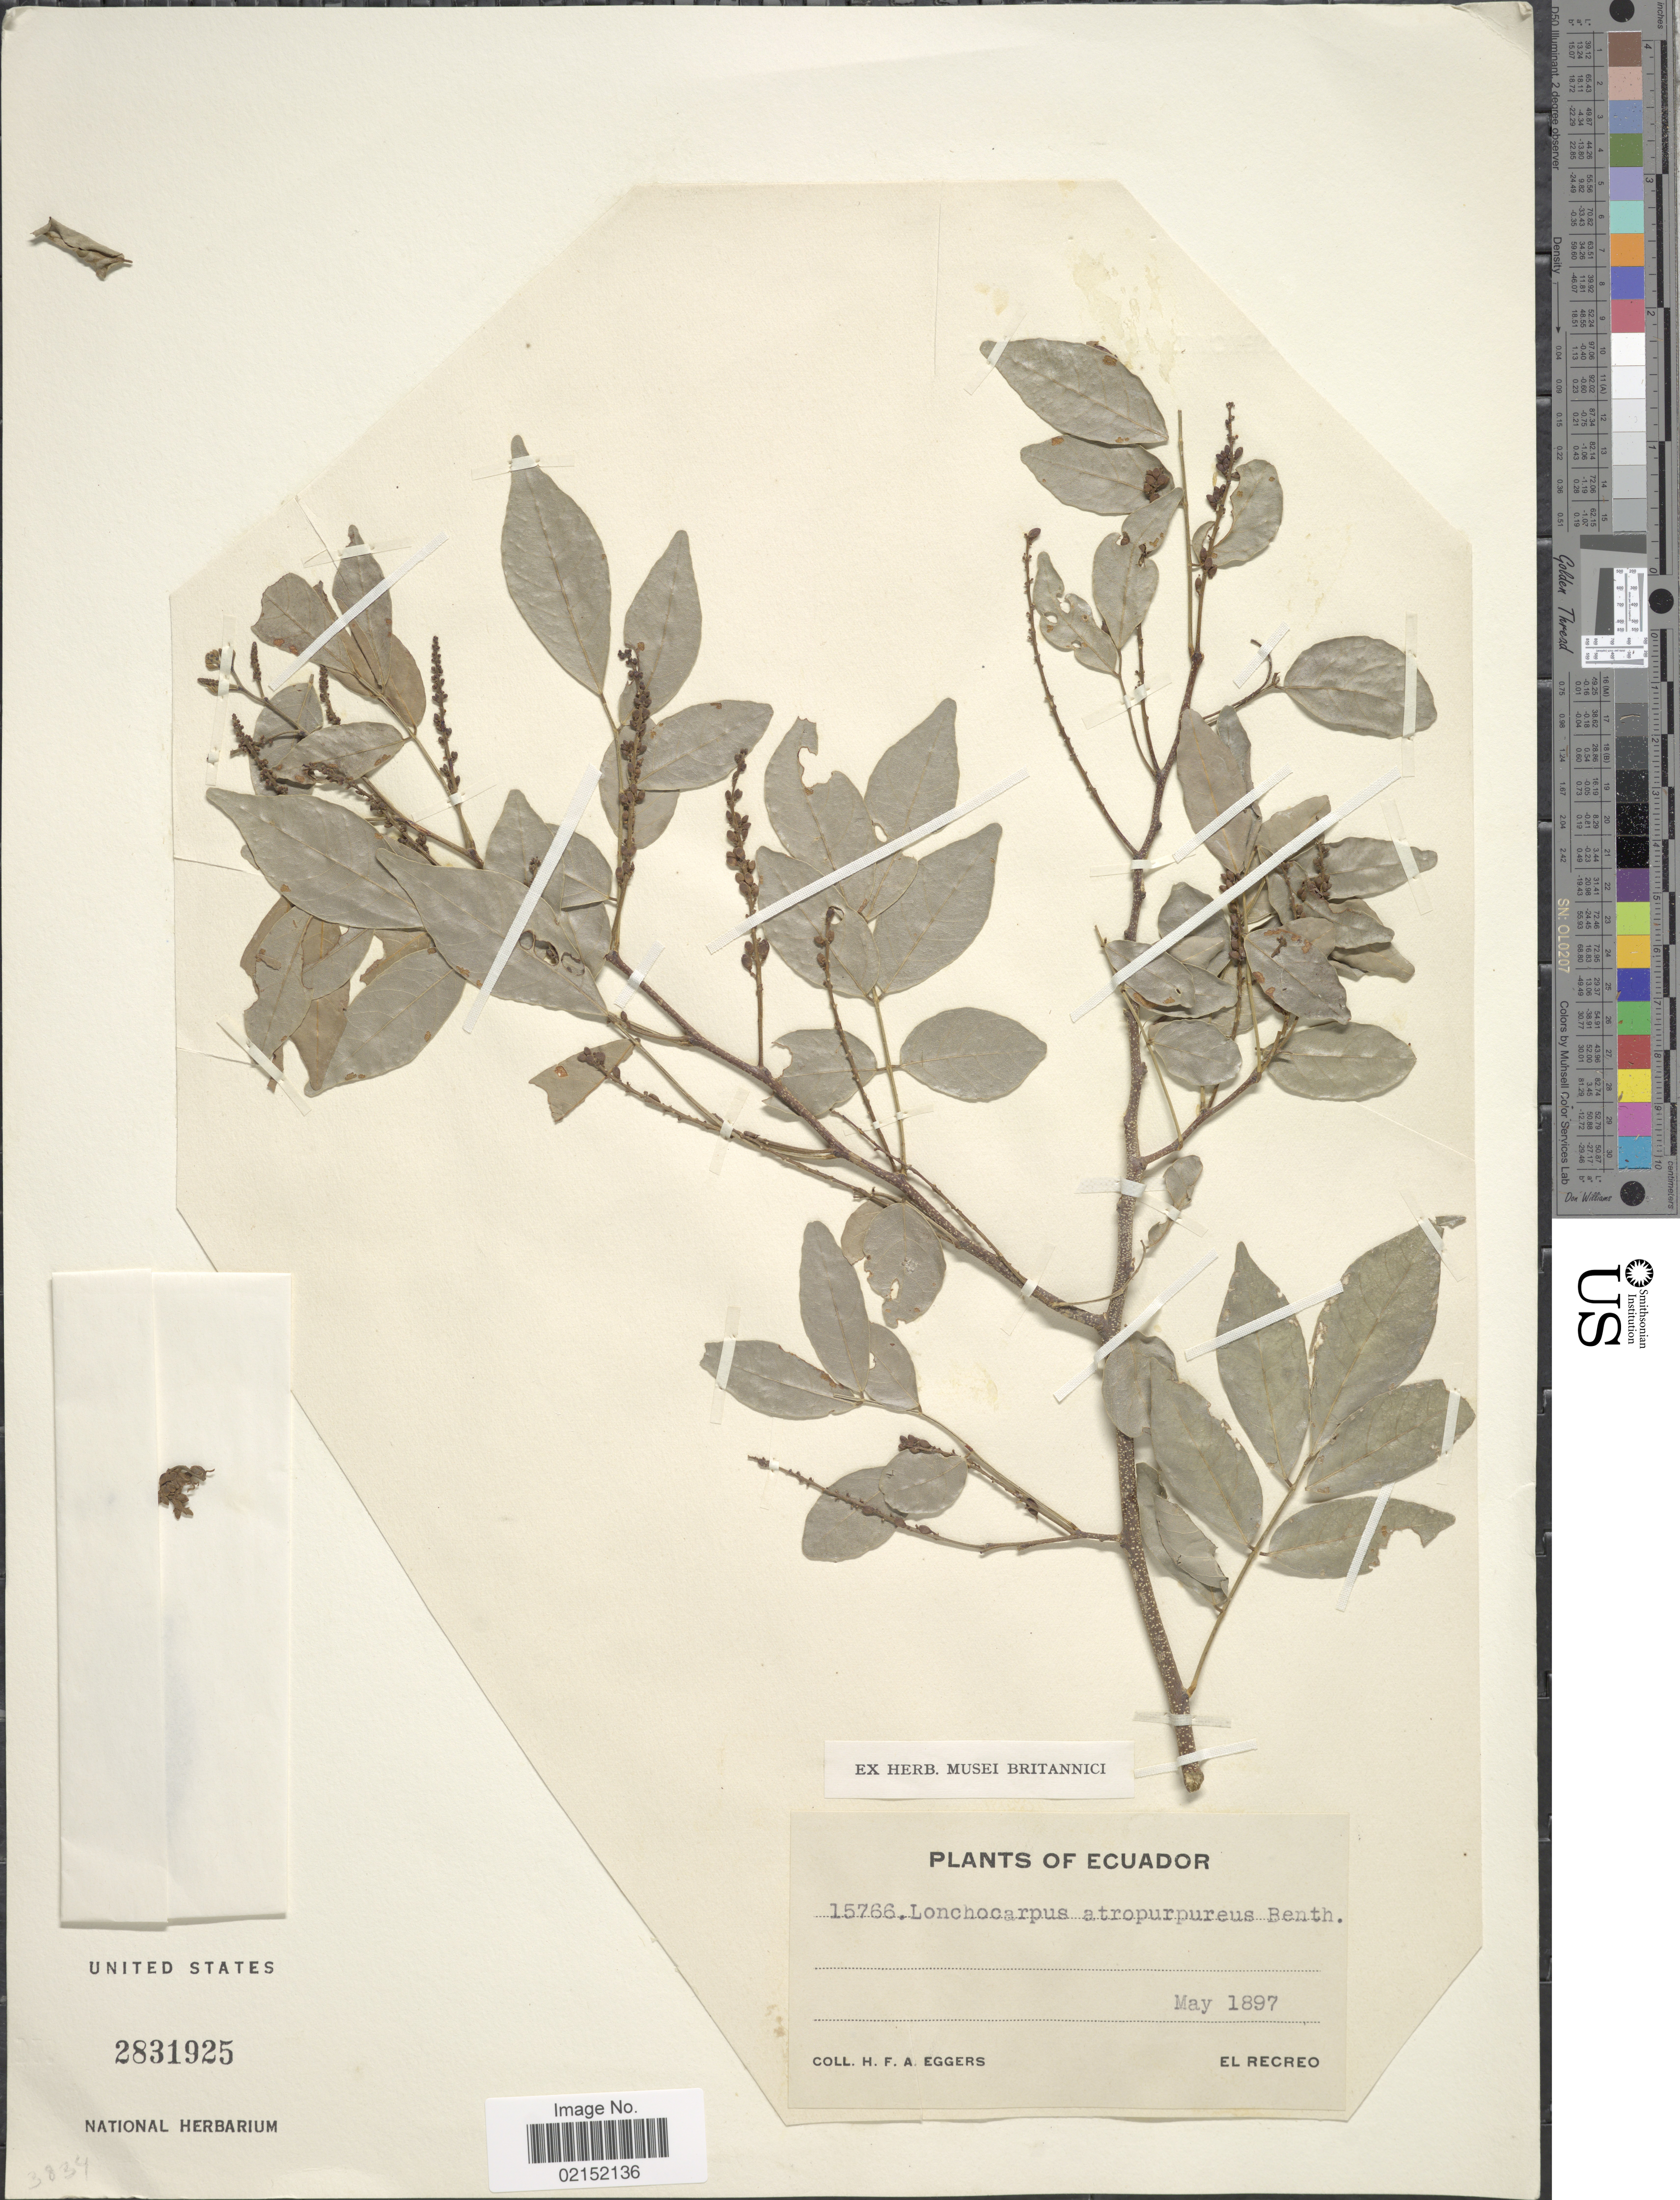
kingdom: Plantae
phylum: Tracheophyta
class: Magnoliopsida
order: Fabales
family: Fabaceae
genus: Lonchocarpus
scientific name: Lonchocarpus atropurpureus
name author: Benth.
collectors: H. F. A. von Eggers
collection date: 1897-05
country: Ecuador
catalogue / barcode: US 2831925